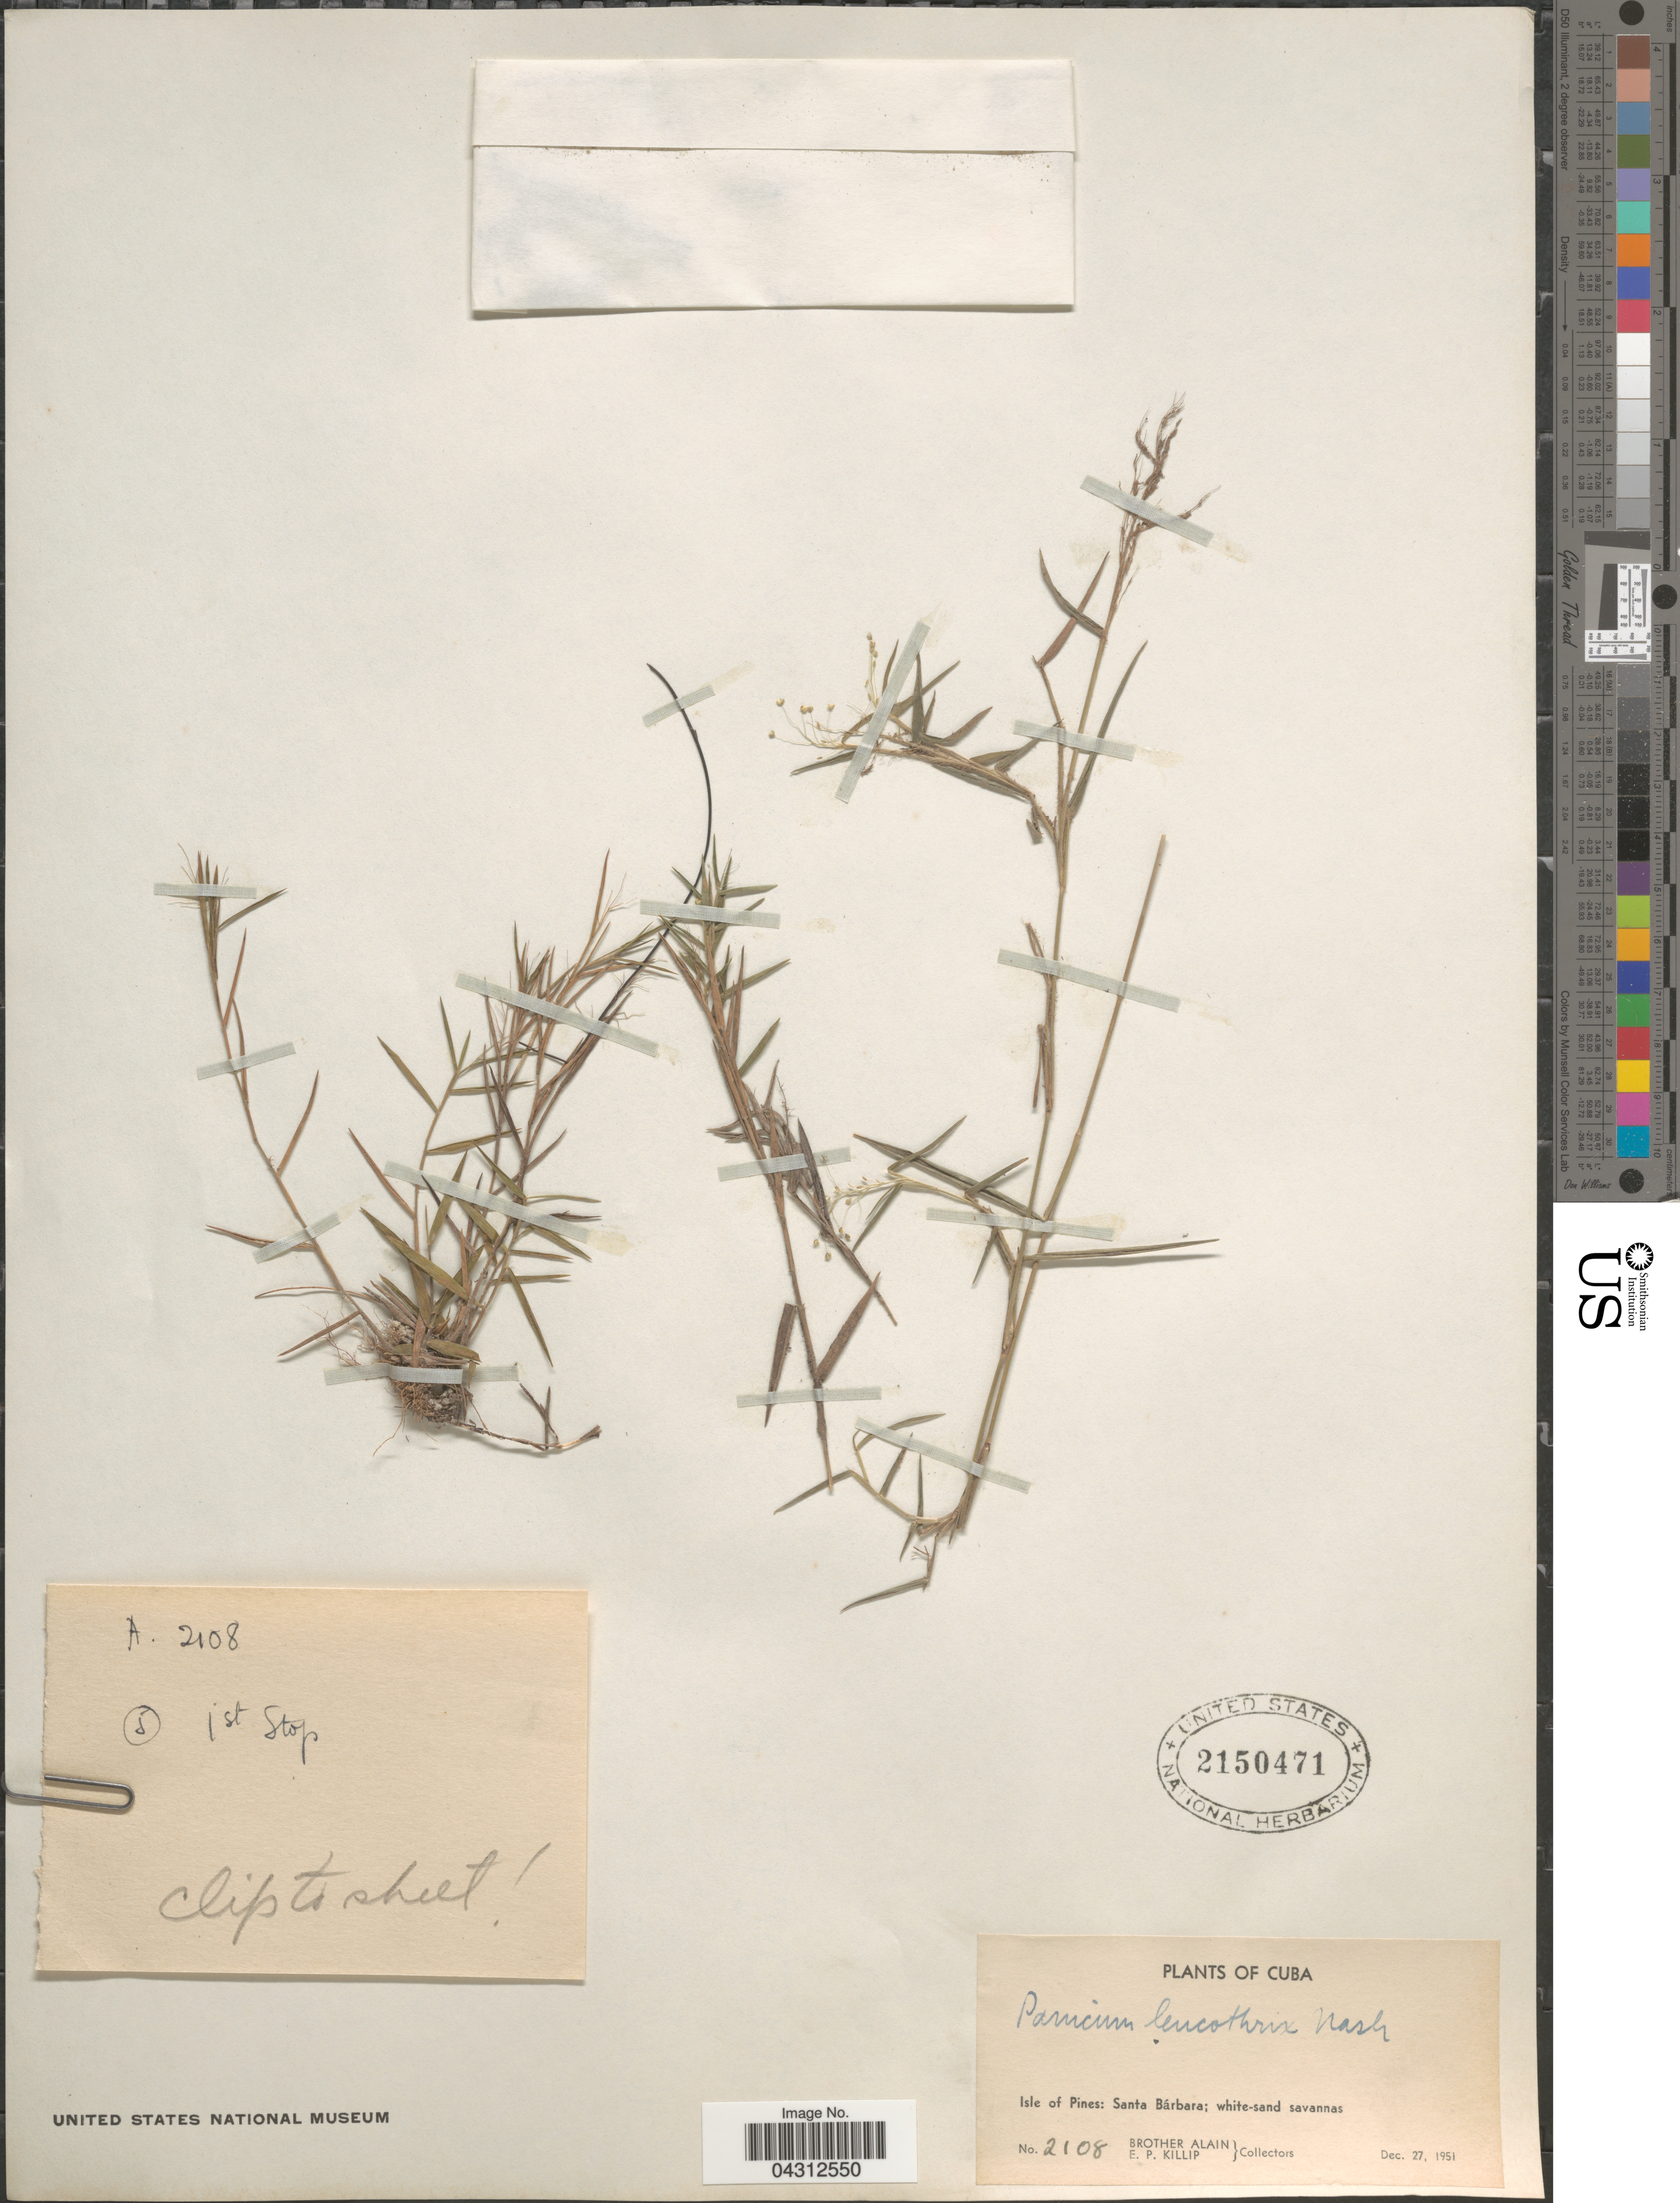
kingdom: Plantae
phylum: Tracheophyta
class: Liliopsida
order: Poales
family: Poaceae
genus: Dichanthelium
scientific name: Dichanthelium acuminatum var. longiligulatum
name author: (Nash) Gould & C.A. Clark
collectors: Alain & E. P. Killip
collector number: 2108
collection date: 1951-12-27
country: Cuba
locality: Isle of Pines. Santa Bárbara.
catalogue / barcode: US 2150471